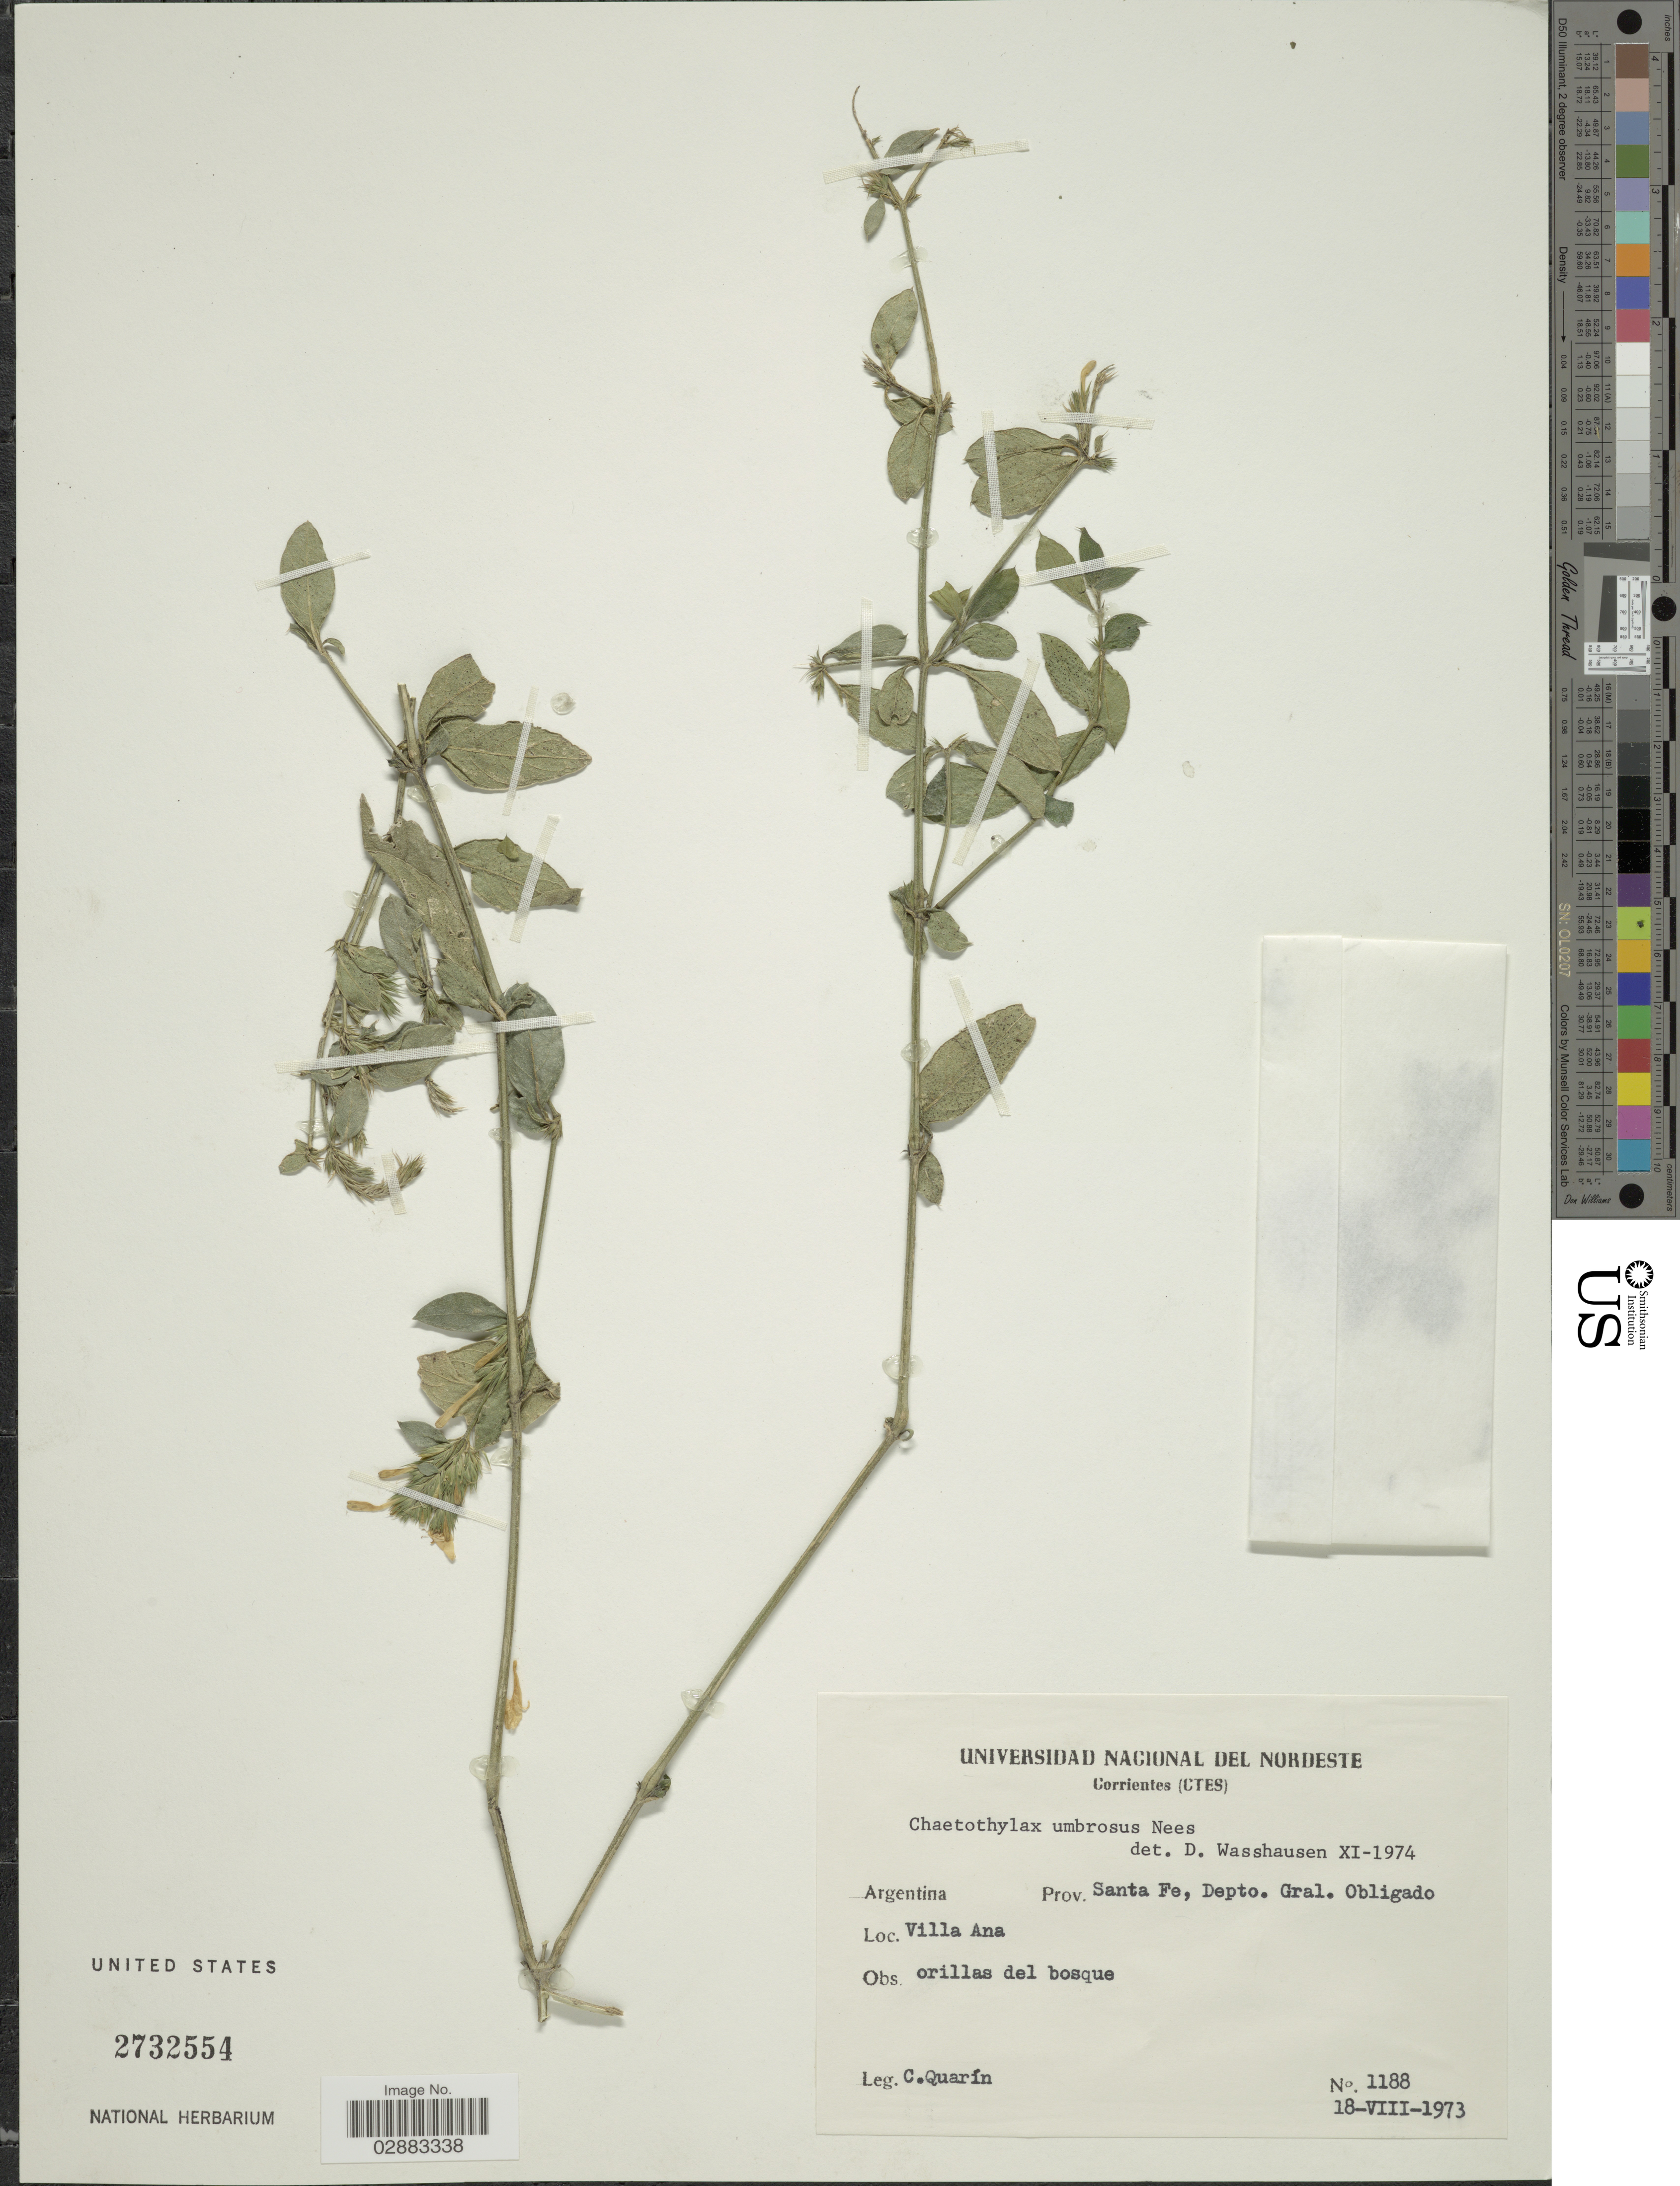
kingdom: Plantae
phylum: Tracheophyta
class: Magnoliopsida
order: Lamiales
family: Acanthaceae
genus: Justicia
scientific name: Justicia goudotii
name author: V.A.W. Graham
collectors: C. Quarín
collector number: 1188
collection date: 1973-08-18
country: Argentina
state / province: Santa Fe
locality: Prov. Santa Fe, Depto. Gral. Obligado. Villa Ana.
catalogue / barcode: US 2732554